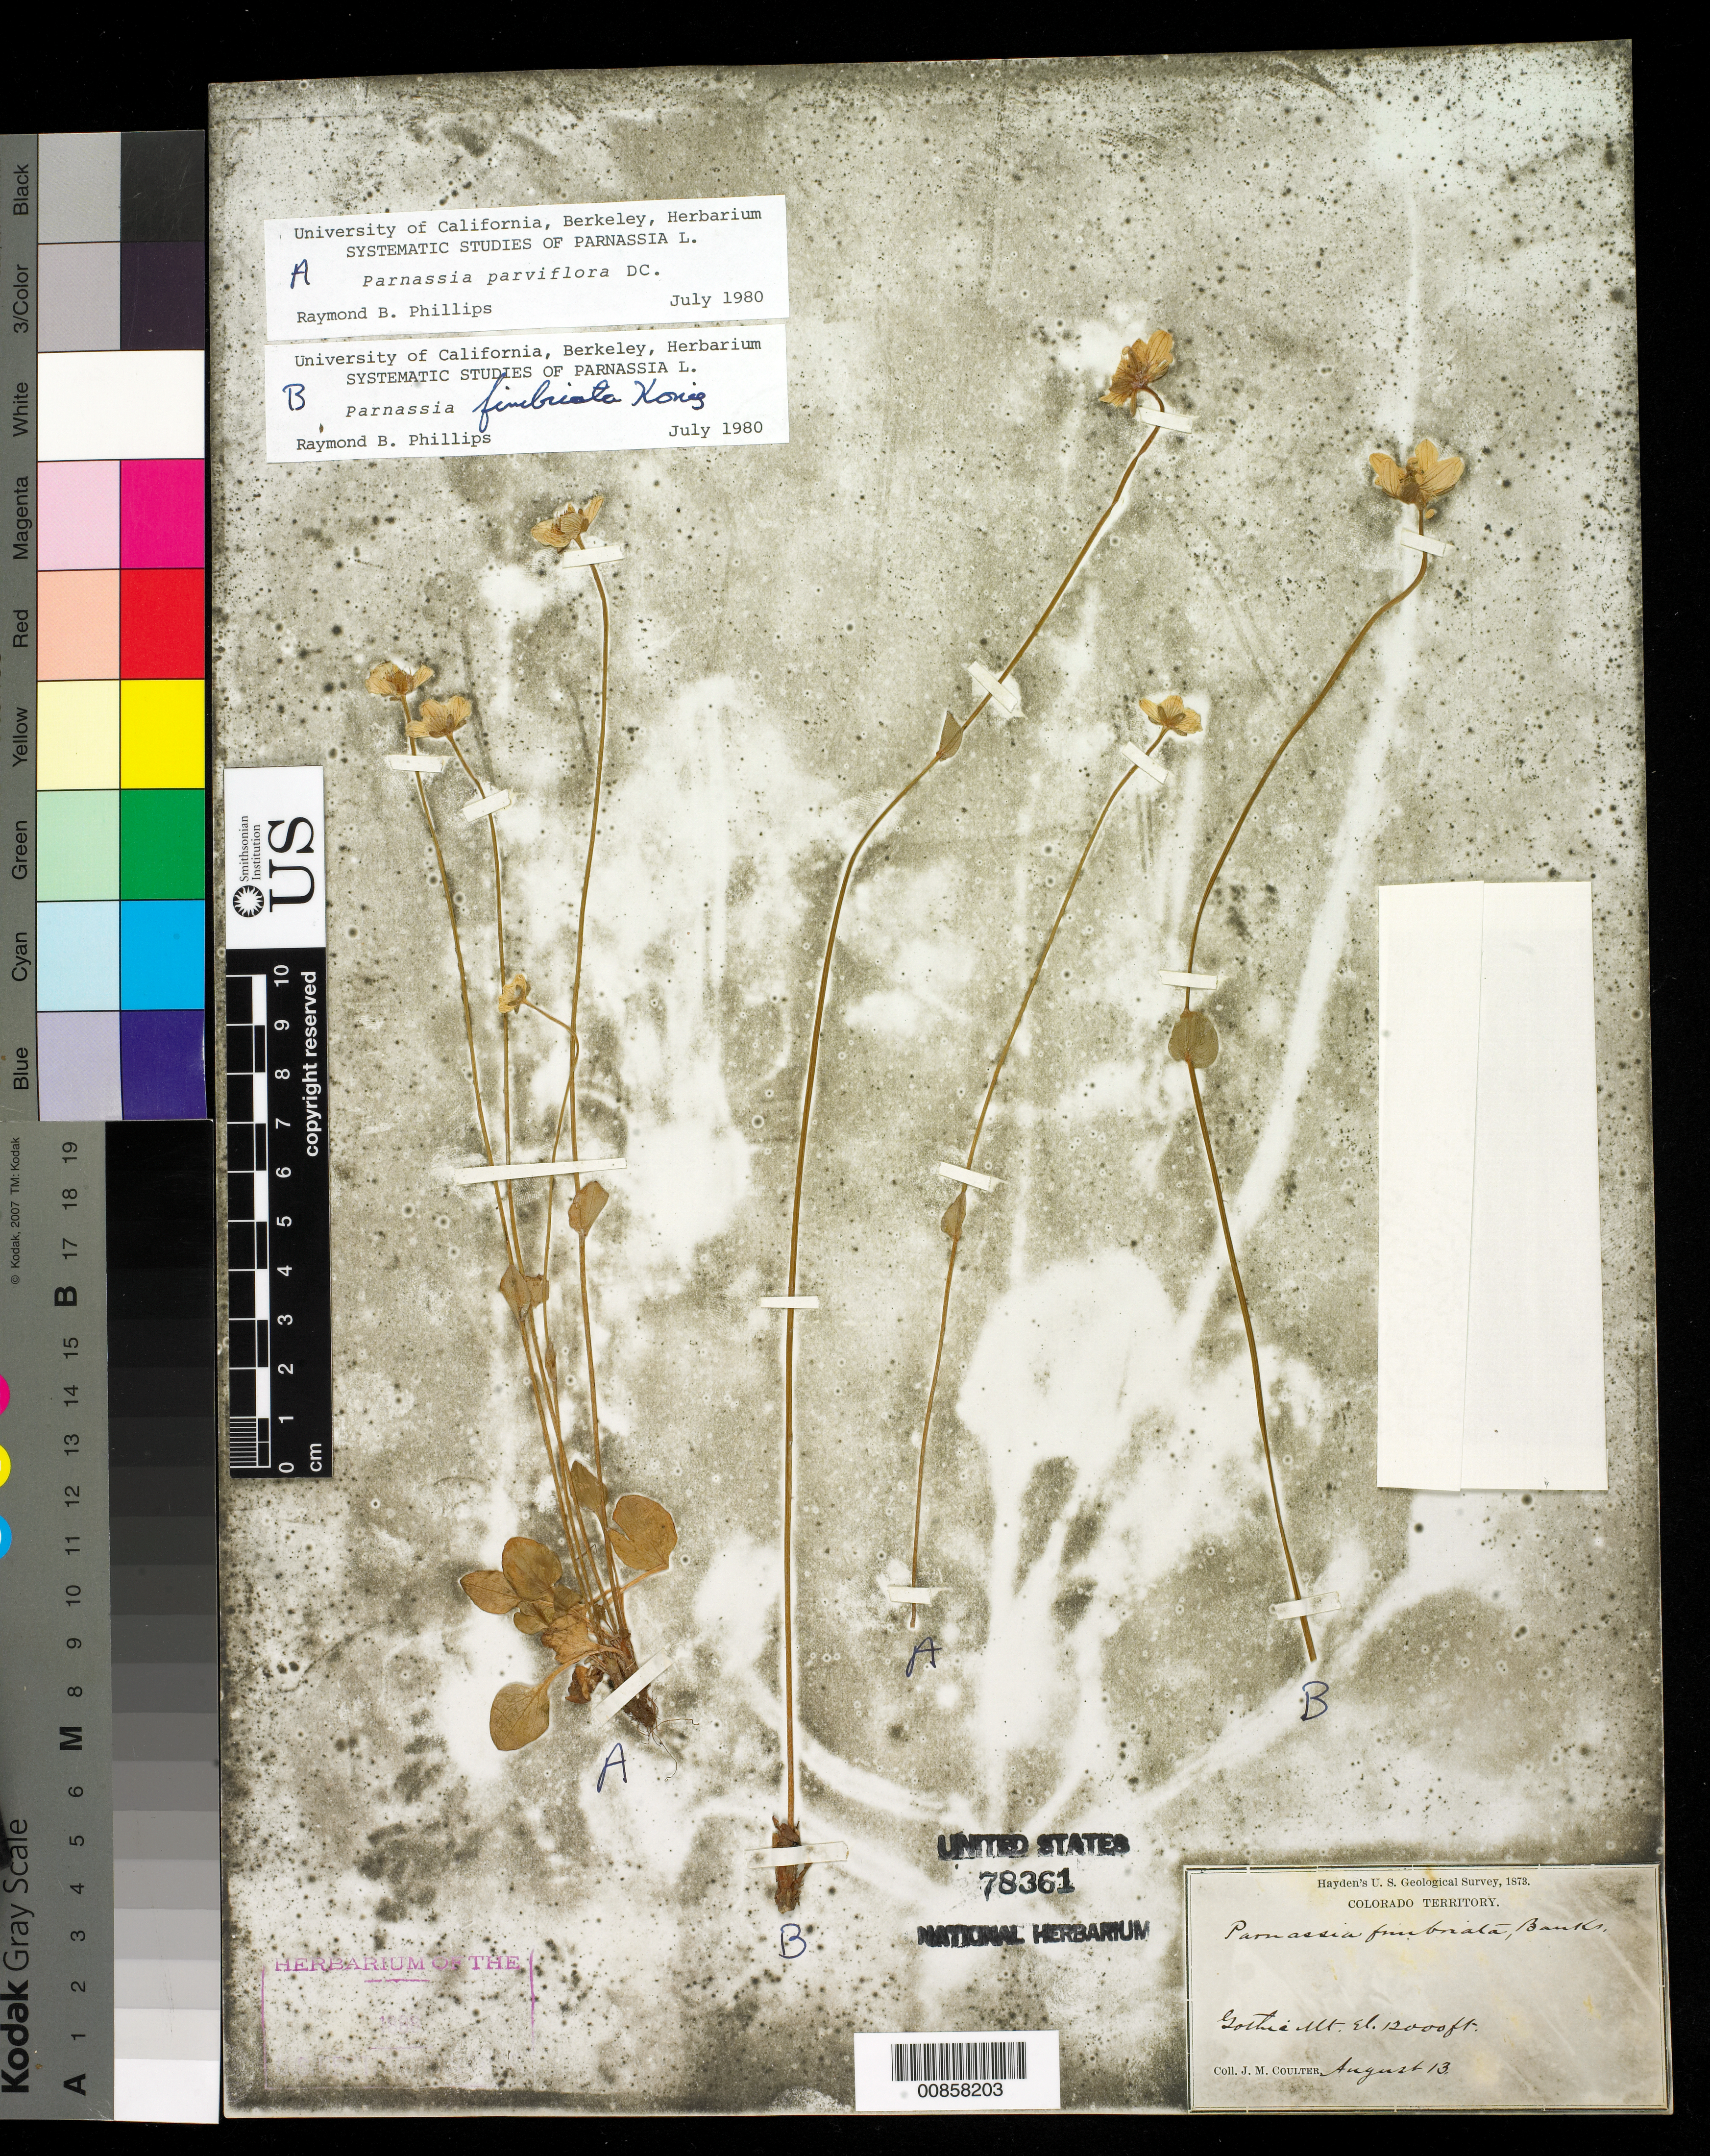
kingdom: Plantae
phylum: Tracheophyta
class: Magnoliopsida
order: Celastrales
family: Parnassiaceae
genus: Parnassia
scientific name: Parnassia parviflora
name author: DC.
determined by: Phillips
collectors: J. M. Coulter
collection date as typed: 13 Aug 1873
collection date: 1873-08-13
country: United States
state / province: Colorado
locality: Gothic Mountain.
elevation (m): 3658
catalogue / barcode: US 78361